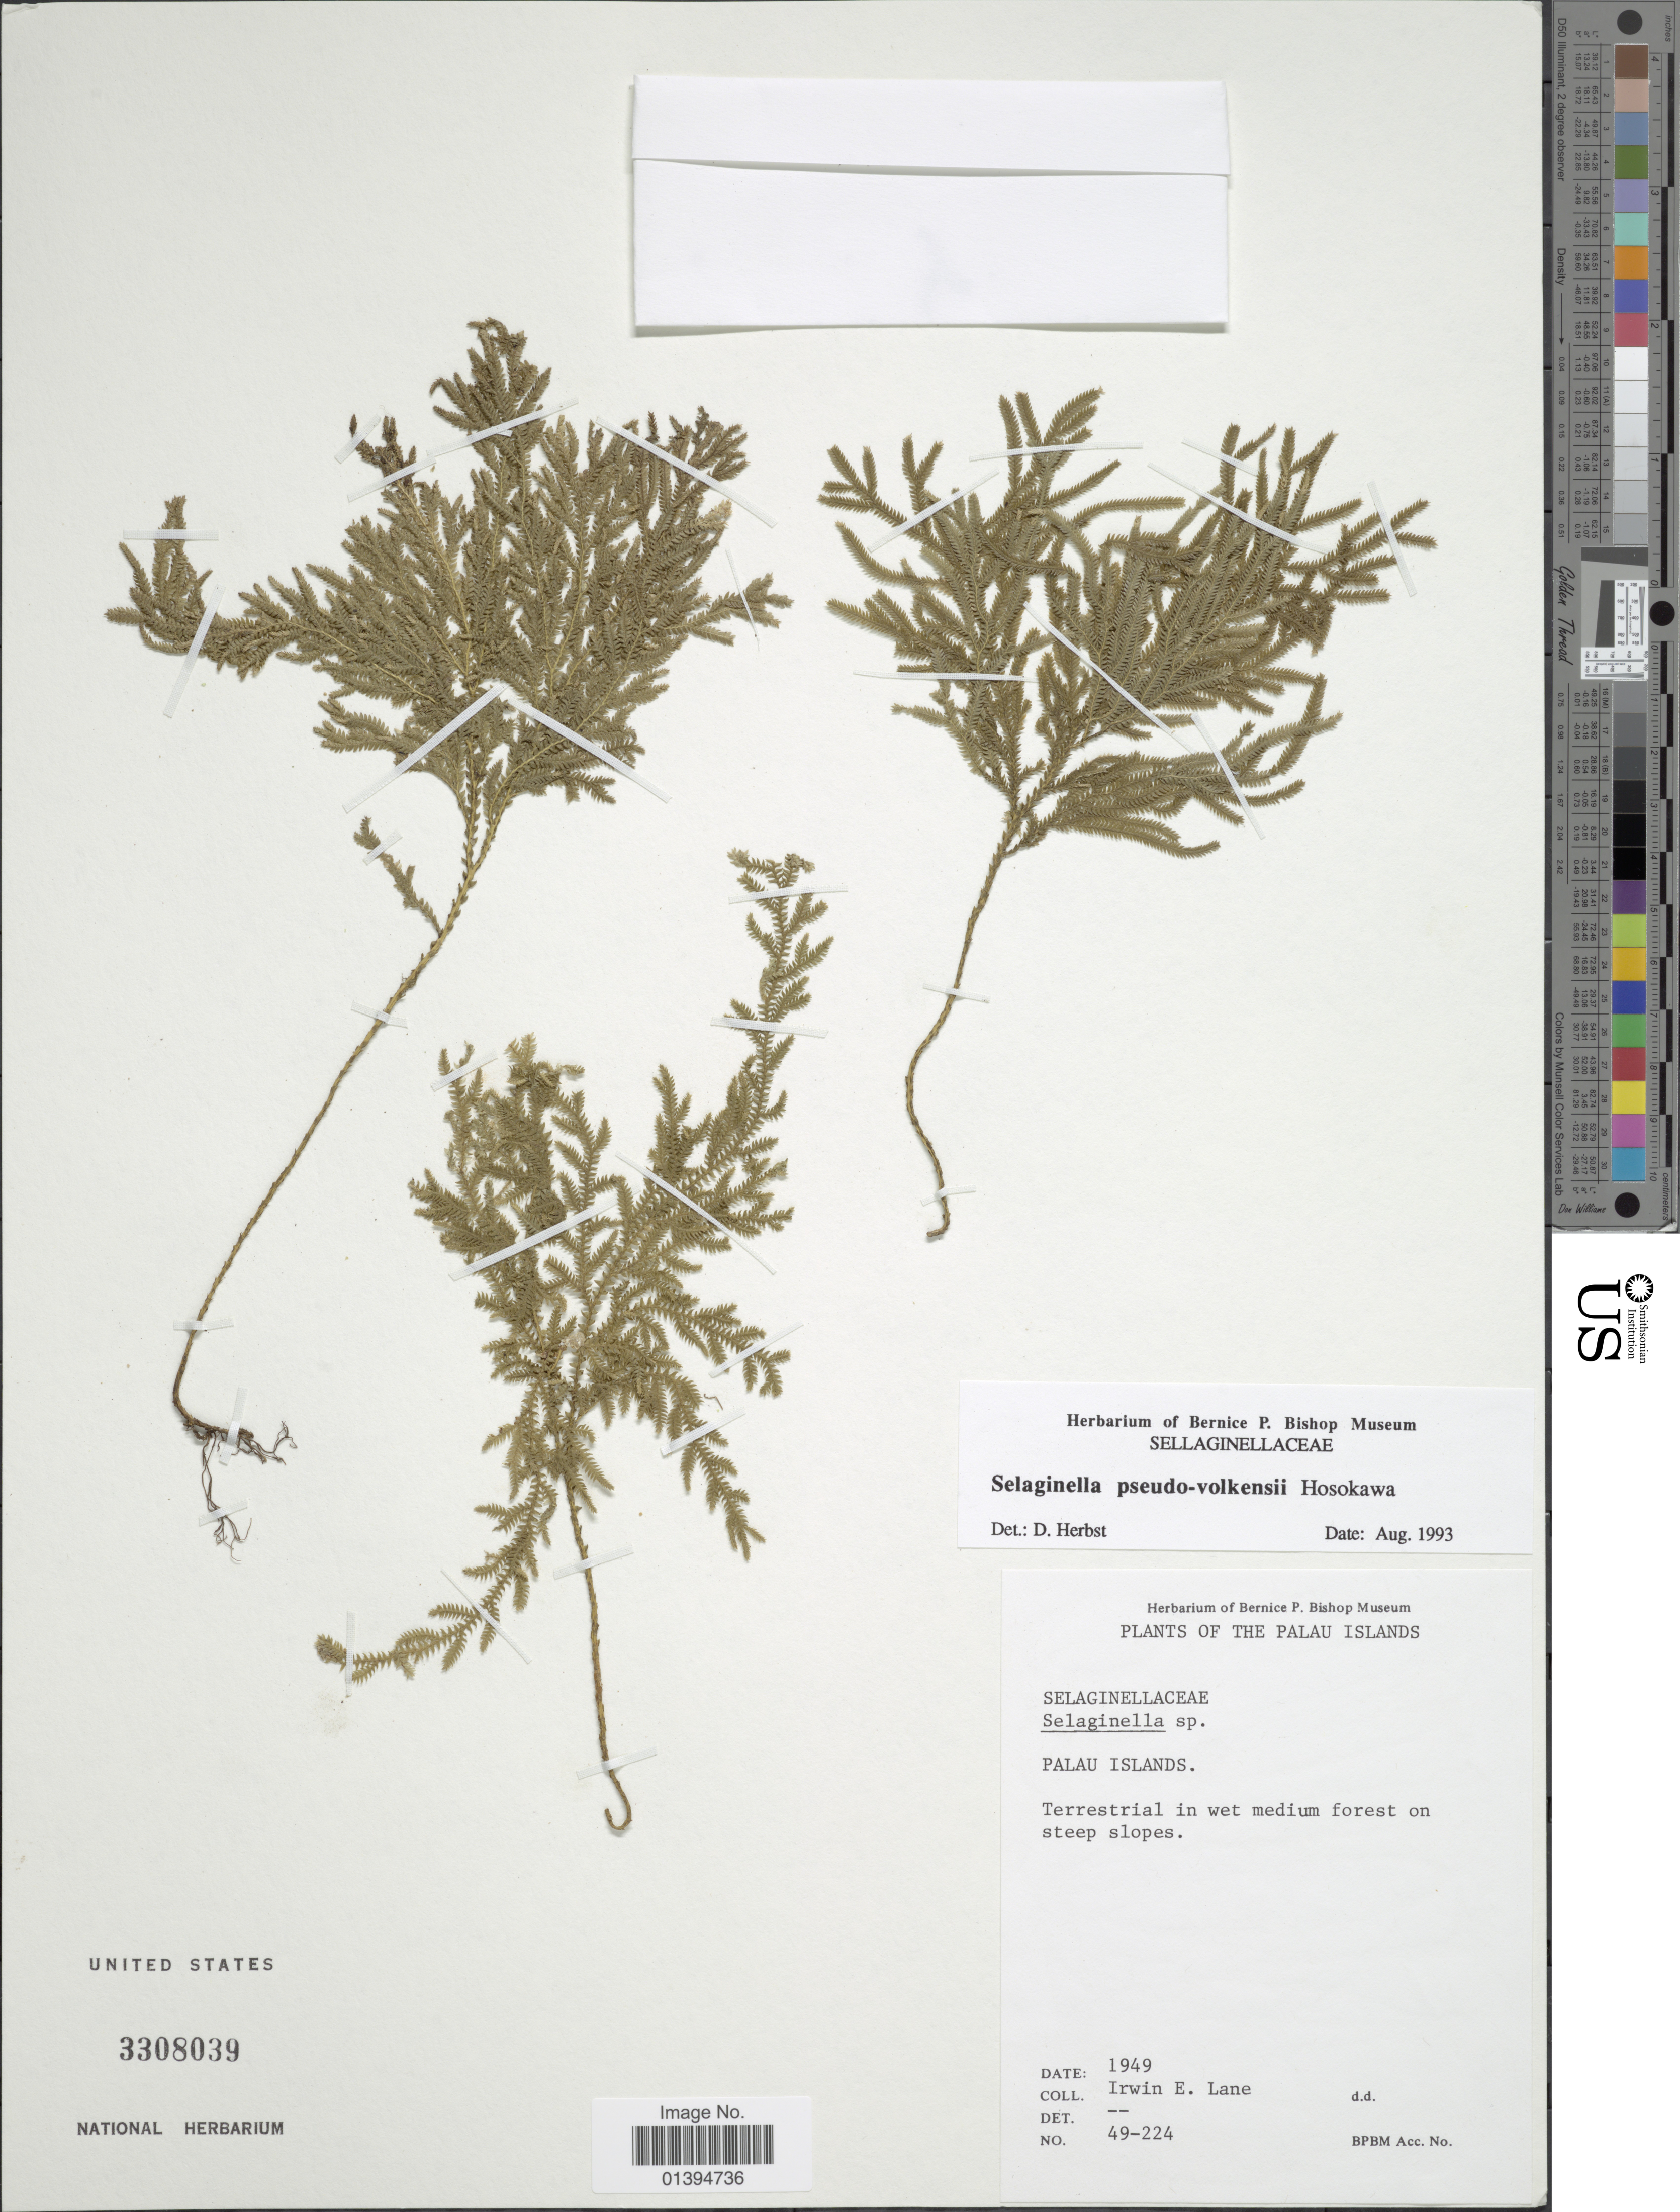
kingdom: Plantae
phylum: Tracheophyta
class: Lycopodiopsida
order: Selaginellales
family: Selaginellaceae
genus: Selaginella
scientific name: Selaginella pseudo-volkensii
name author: Hosok.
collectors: I. Lane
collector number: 49-224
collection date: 1949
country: Palau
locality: Palau islands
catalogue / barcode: US 3308039